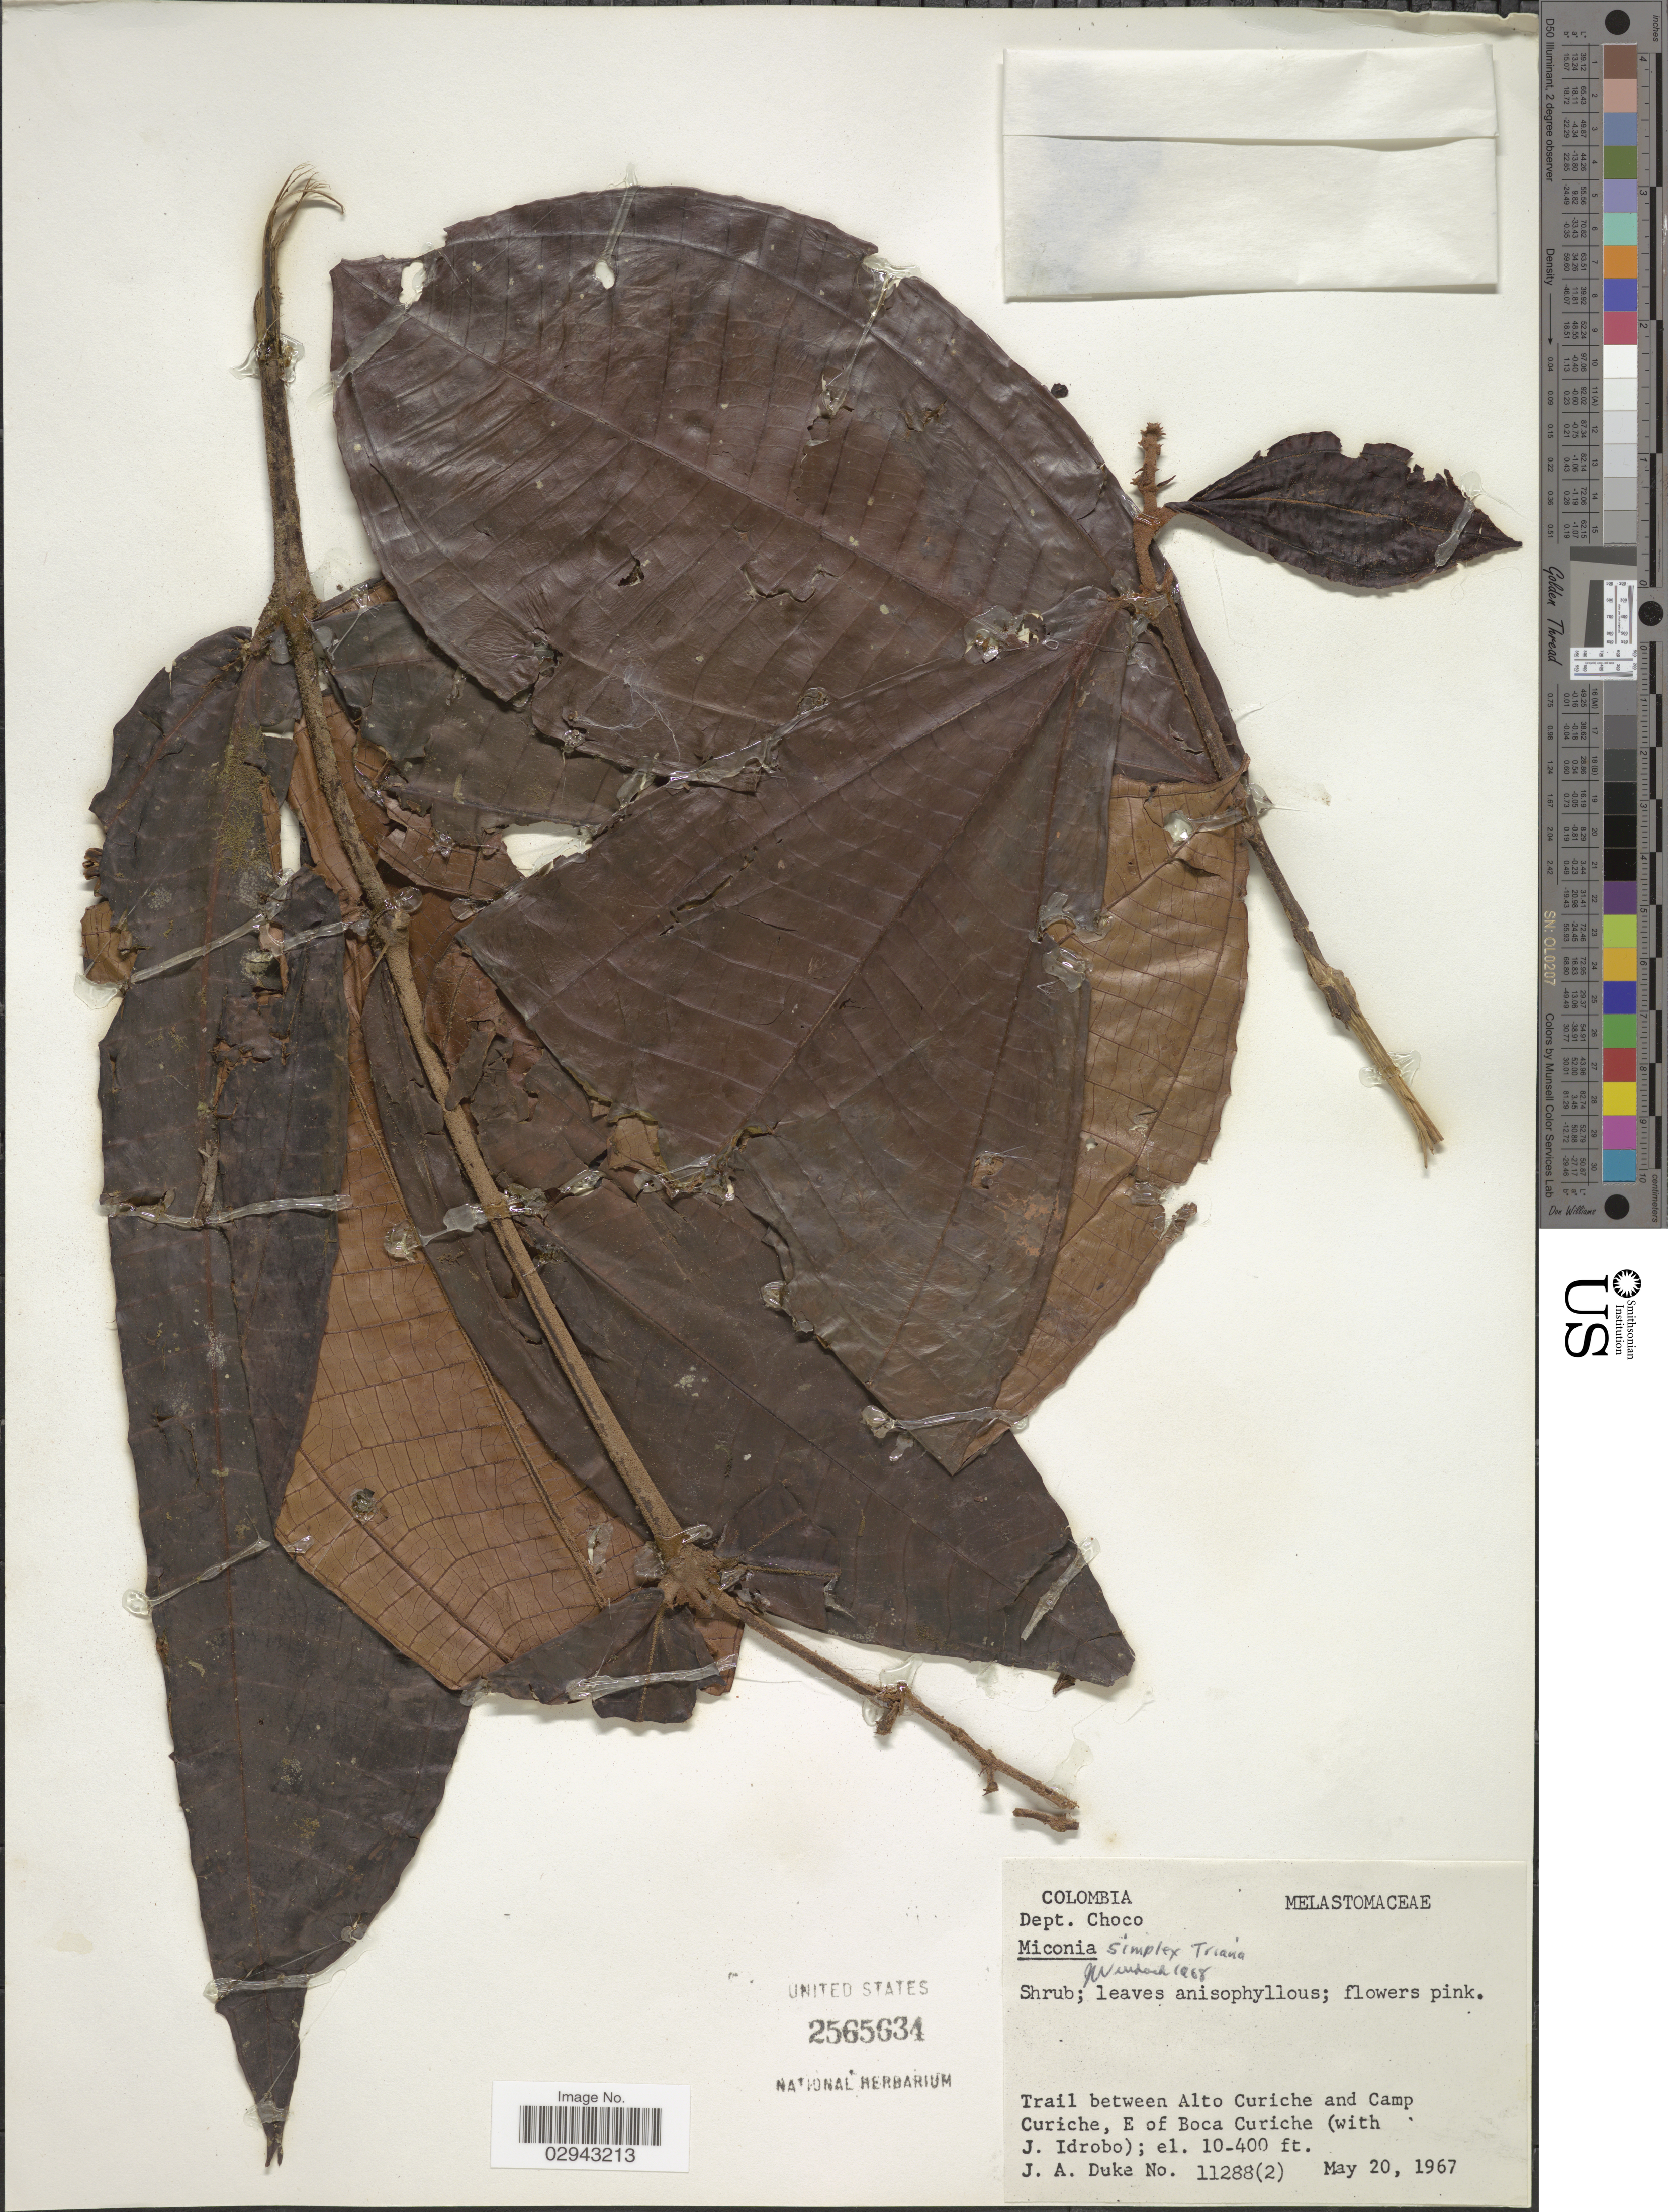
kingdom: Plantae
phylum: Tracheophyta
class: Magnoliopsida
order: Myrtales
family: Melastomataceae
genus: Miconia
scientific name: Miconia simplex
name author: Triana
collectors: J. A. Duke & J. M. Idrobo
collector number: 11288(2)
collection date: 1967-05-20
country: Colombia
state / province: Chocó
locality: Dept. Choco. Trail between Alto Curiche and Camp Curiche, E of Boca Curiche.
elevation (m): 3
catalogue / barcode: US 2565634